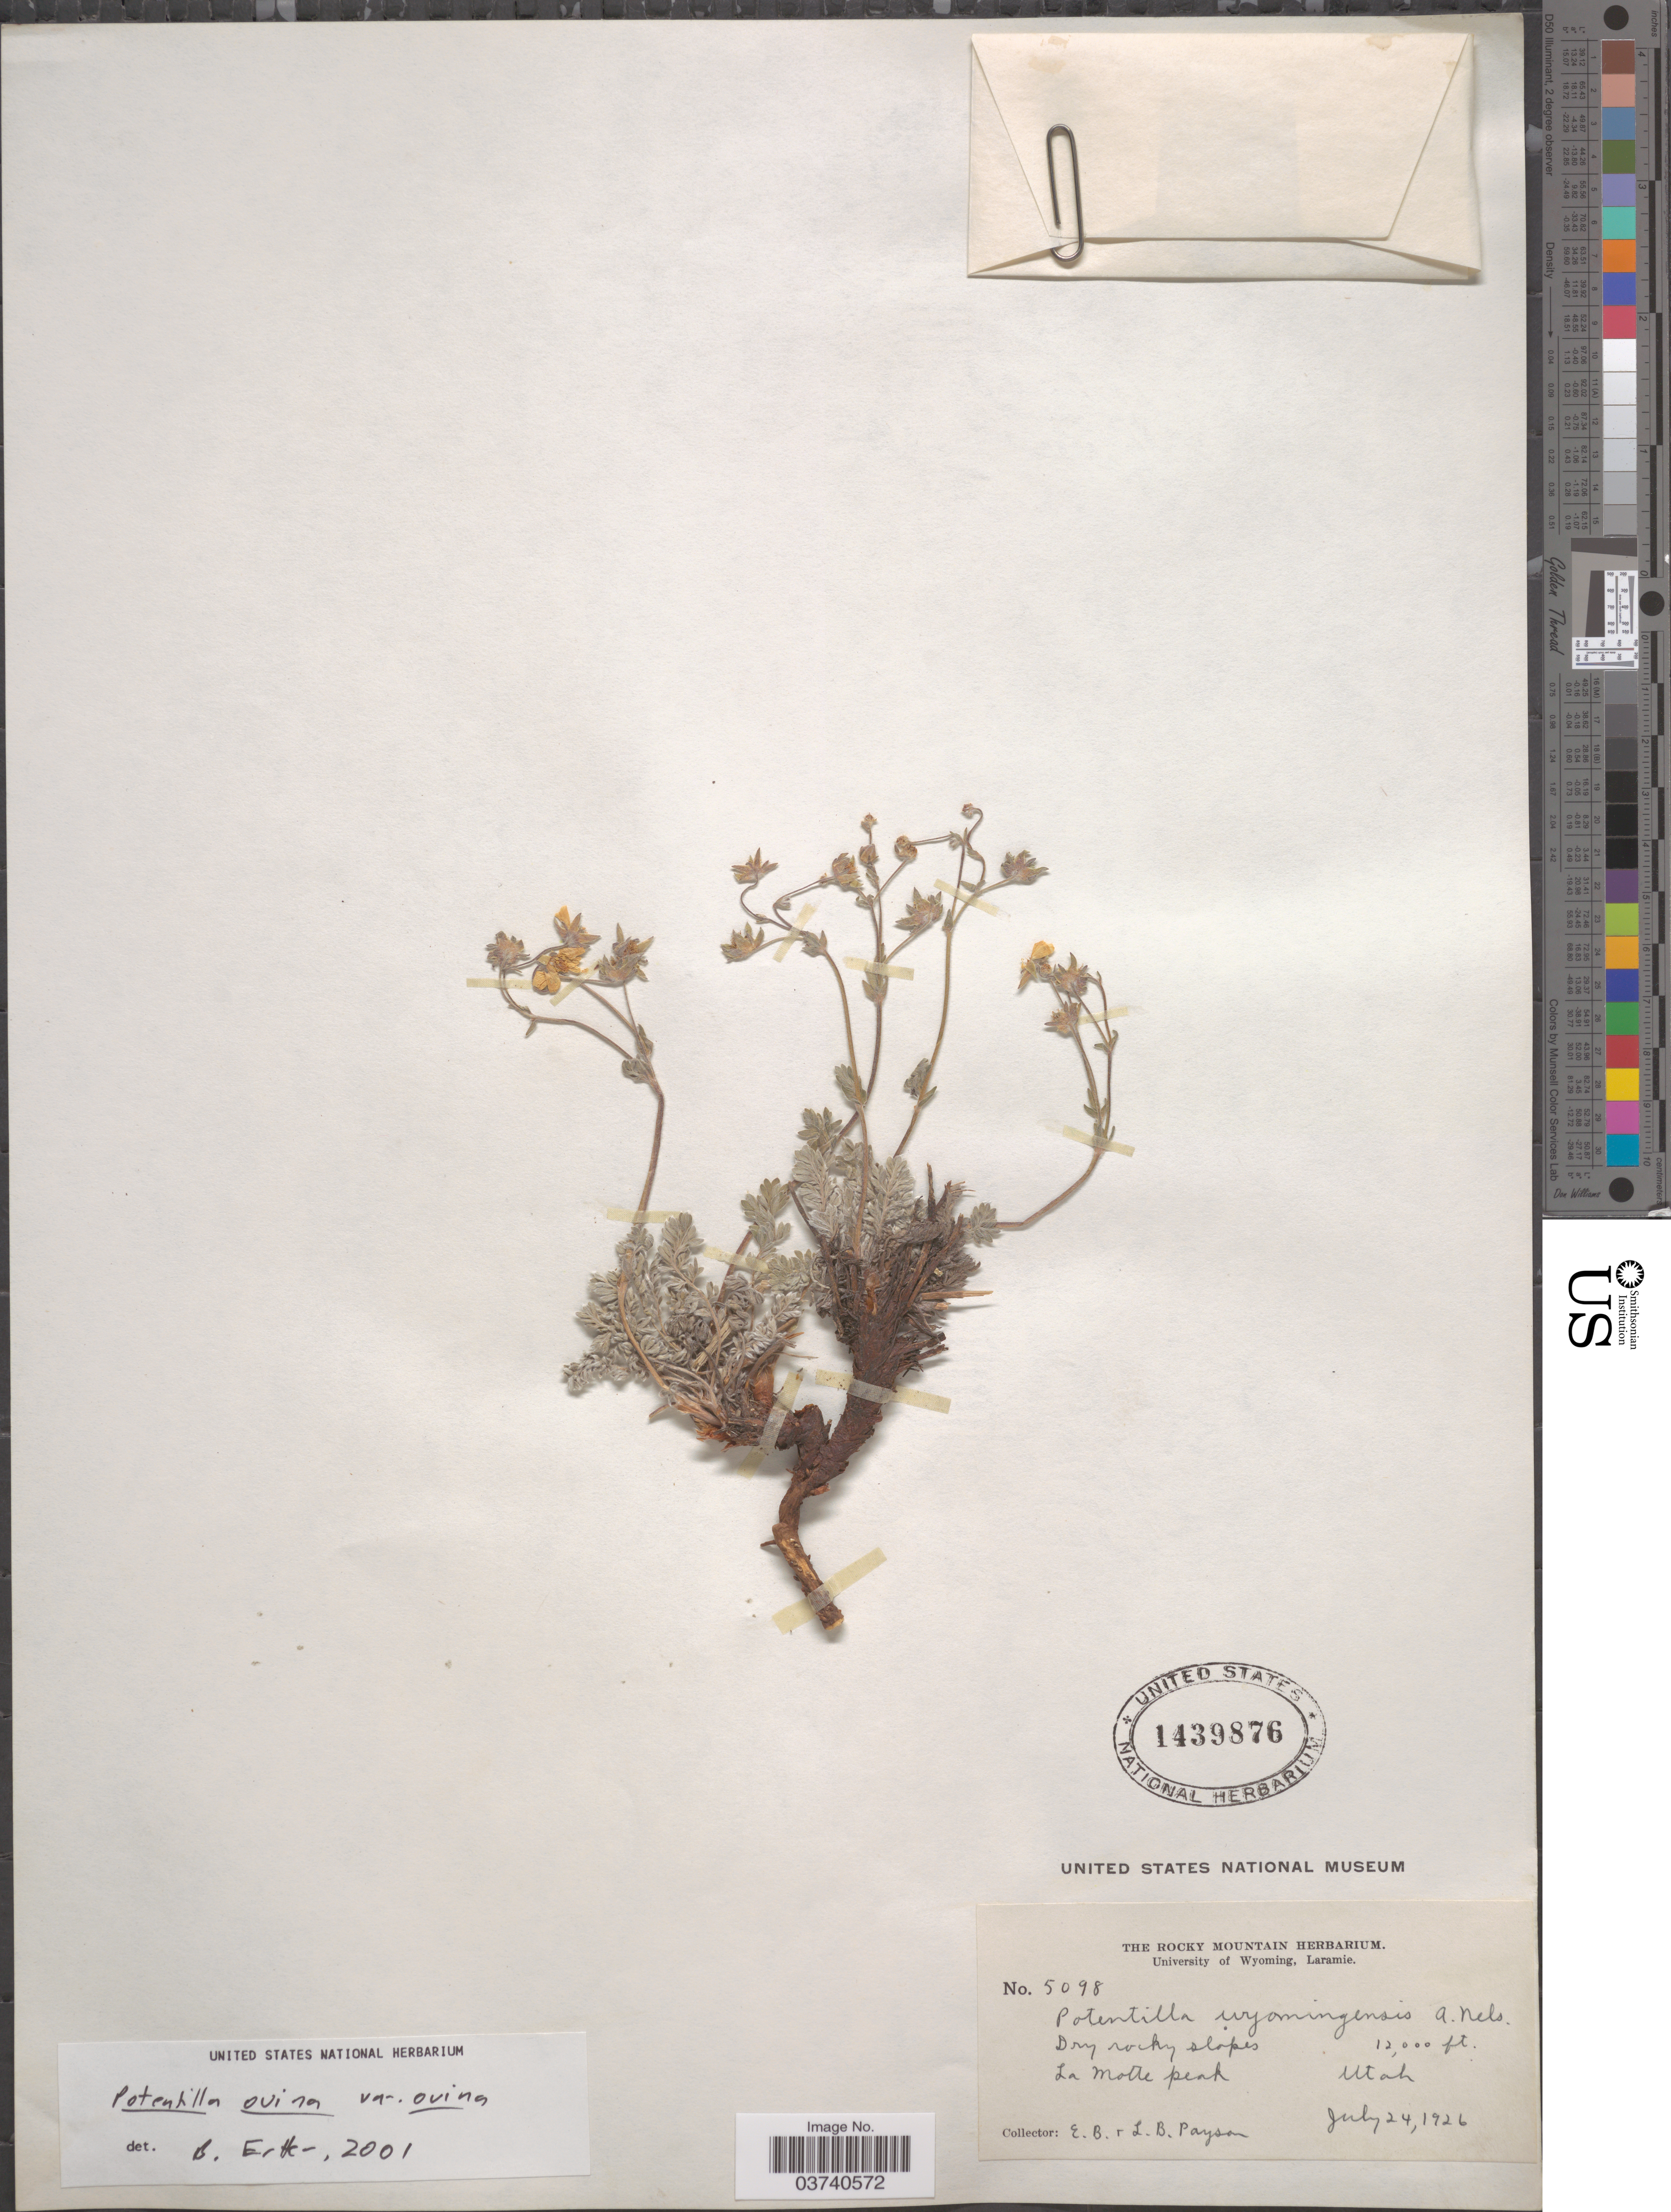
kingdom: Plantae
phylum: Tracheophyta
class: Magnoliopsida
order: Rosales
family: Rosaceae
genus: Potentilla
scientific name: Potentilla ovina var. ovina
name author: Macoun ex J.M. Macoun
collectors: E. B. Payson & L. Payson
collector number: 5098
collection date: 1926-07-24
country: United States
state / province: Utah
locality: La Motte Peak.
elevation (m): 3658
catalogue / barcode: US 1439876